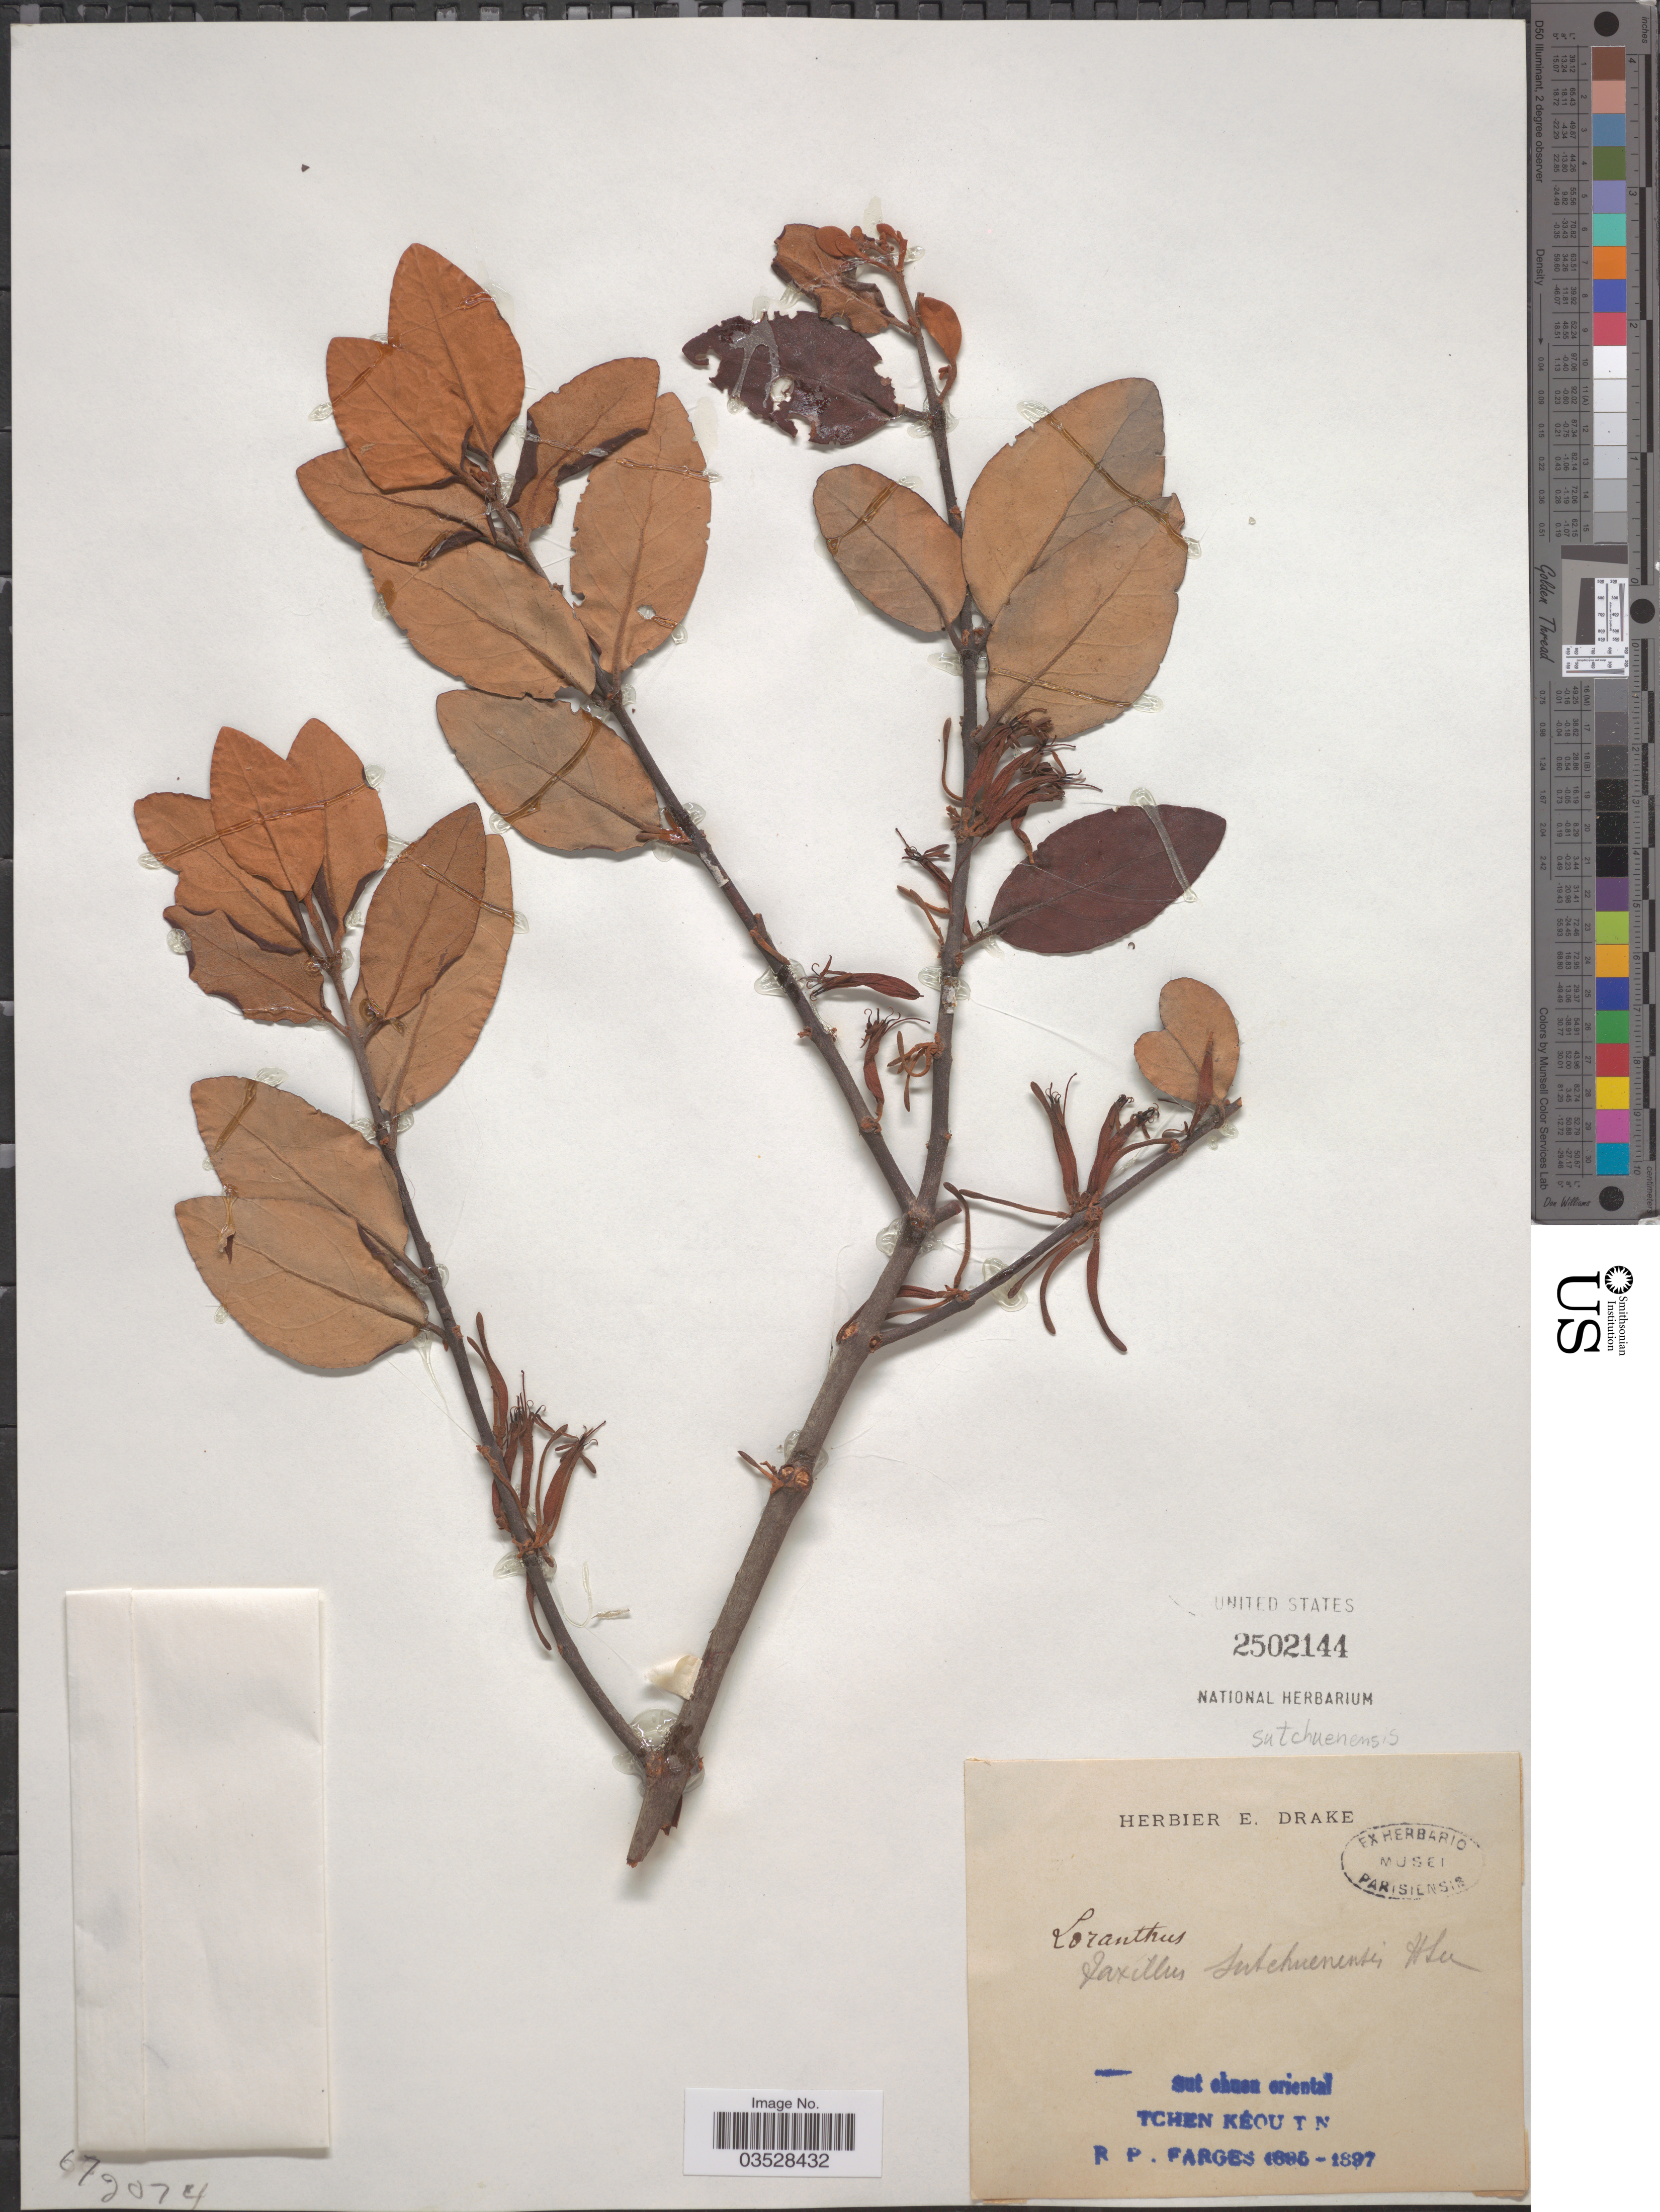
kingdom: Plantae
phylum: Tracheophyta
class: Magnoliopsida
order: Santalales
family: Loranthaceae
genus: Loranthus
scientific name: Loranthus sutchuenensis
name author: Lecomte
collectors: R. Farges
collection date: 1896/1897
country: China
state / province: Sichuan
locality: Su-tchuen oriental. Tchen Kéou TN.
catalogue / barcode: US 2502144